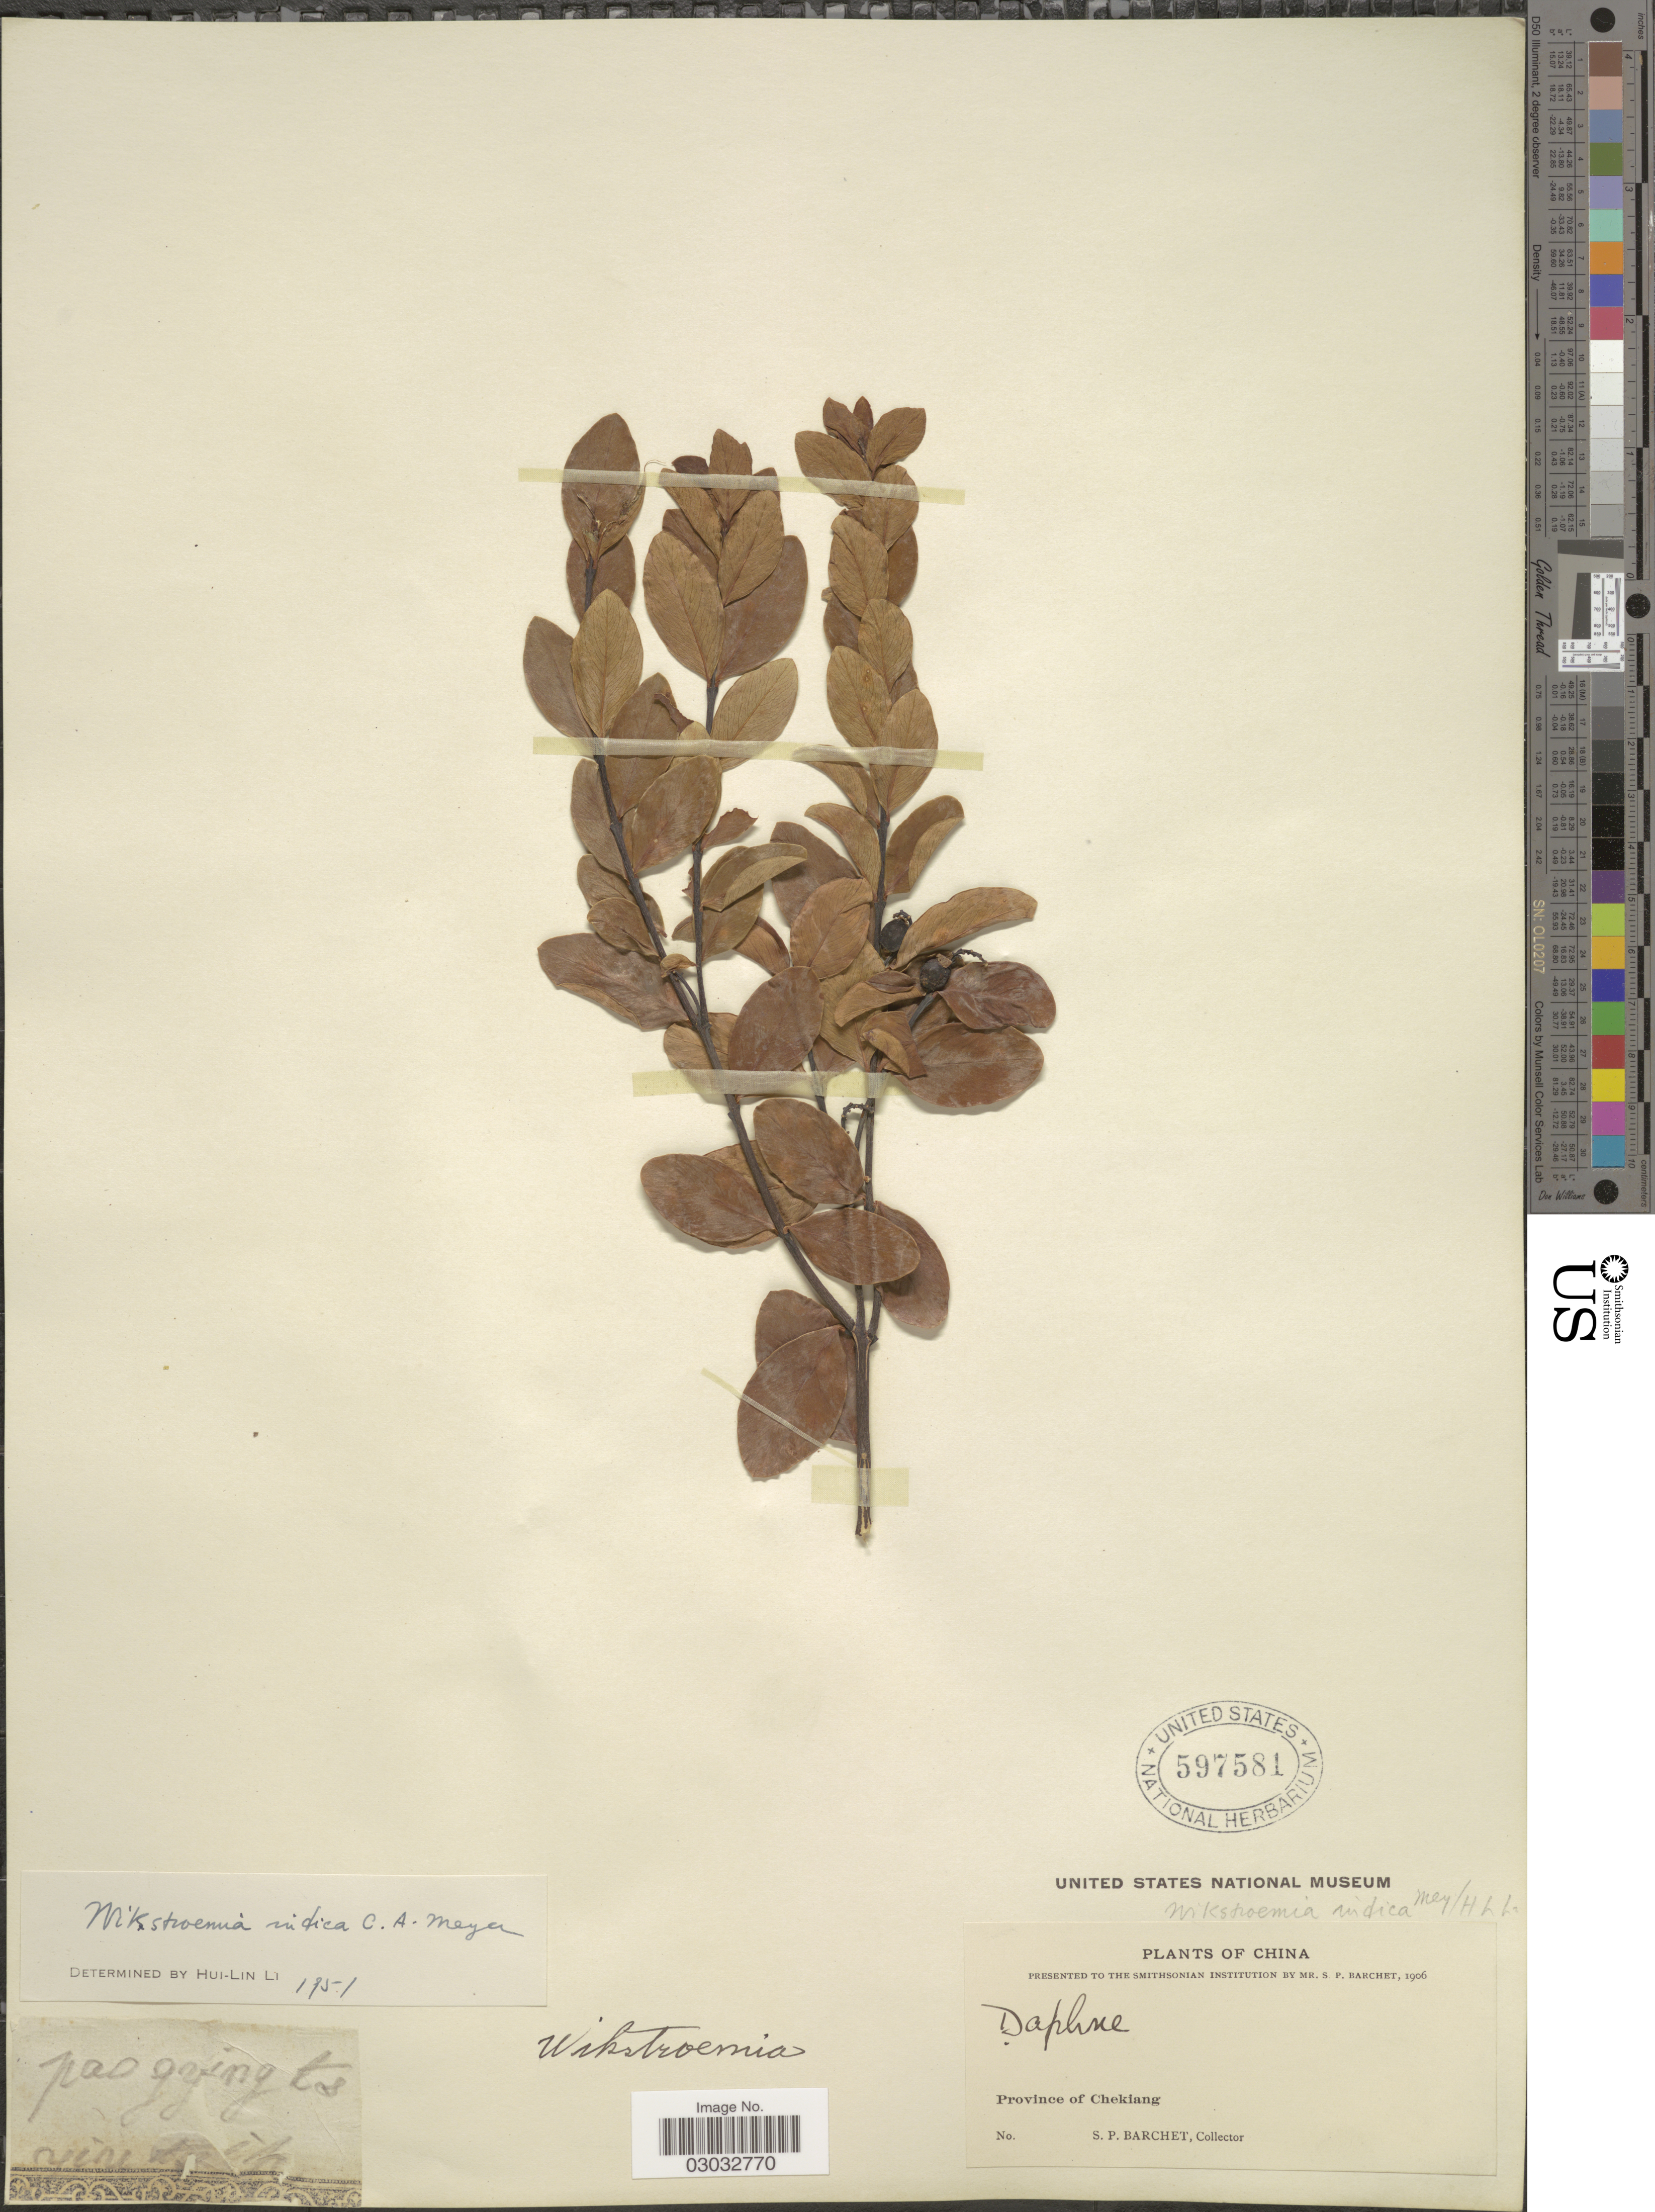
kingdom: Plantae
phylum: Tracheophyta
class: Magnoliopsida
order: Malvales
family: Thymelaeaceae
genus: Wikstroemia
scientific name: Wikstroemia indica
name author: (L.) C.A. Mey.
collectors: S. P. Barchet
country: China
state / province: Zhejiang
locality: Province of Chekiang.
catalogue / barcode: US 597581